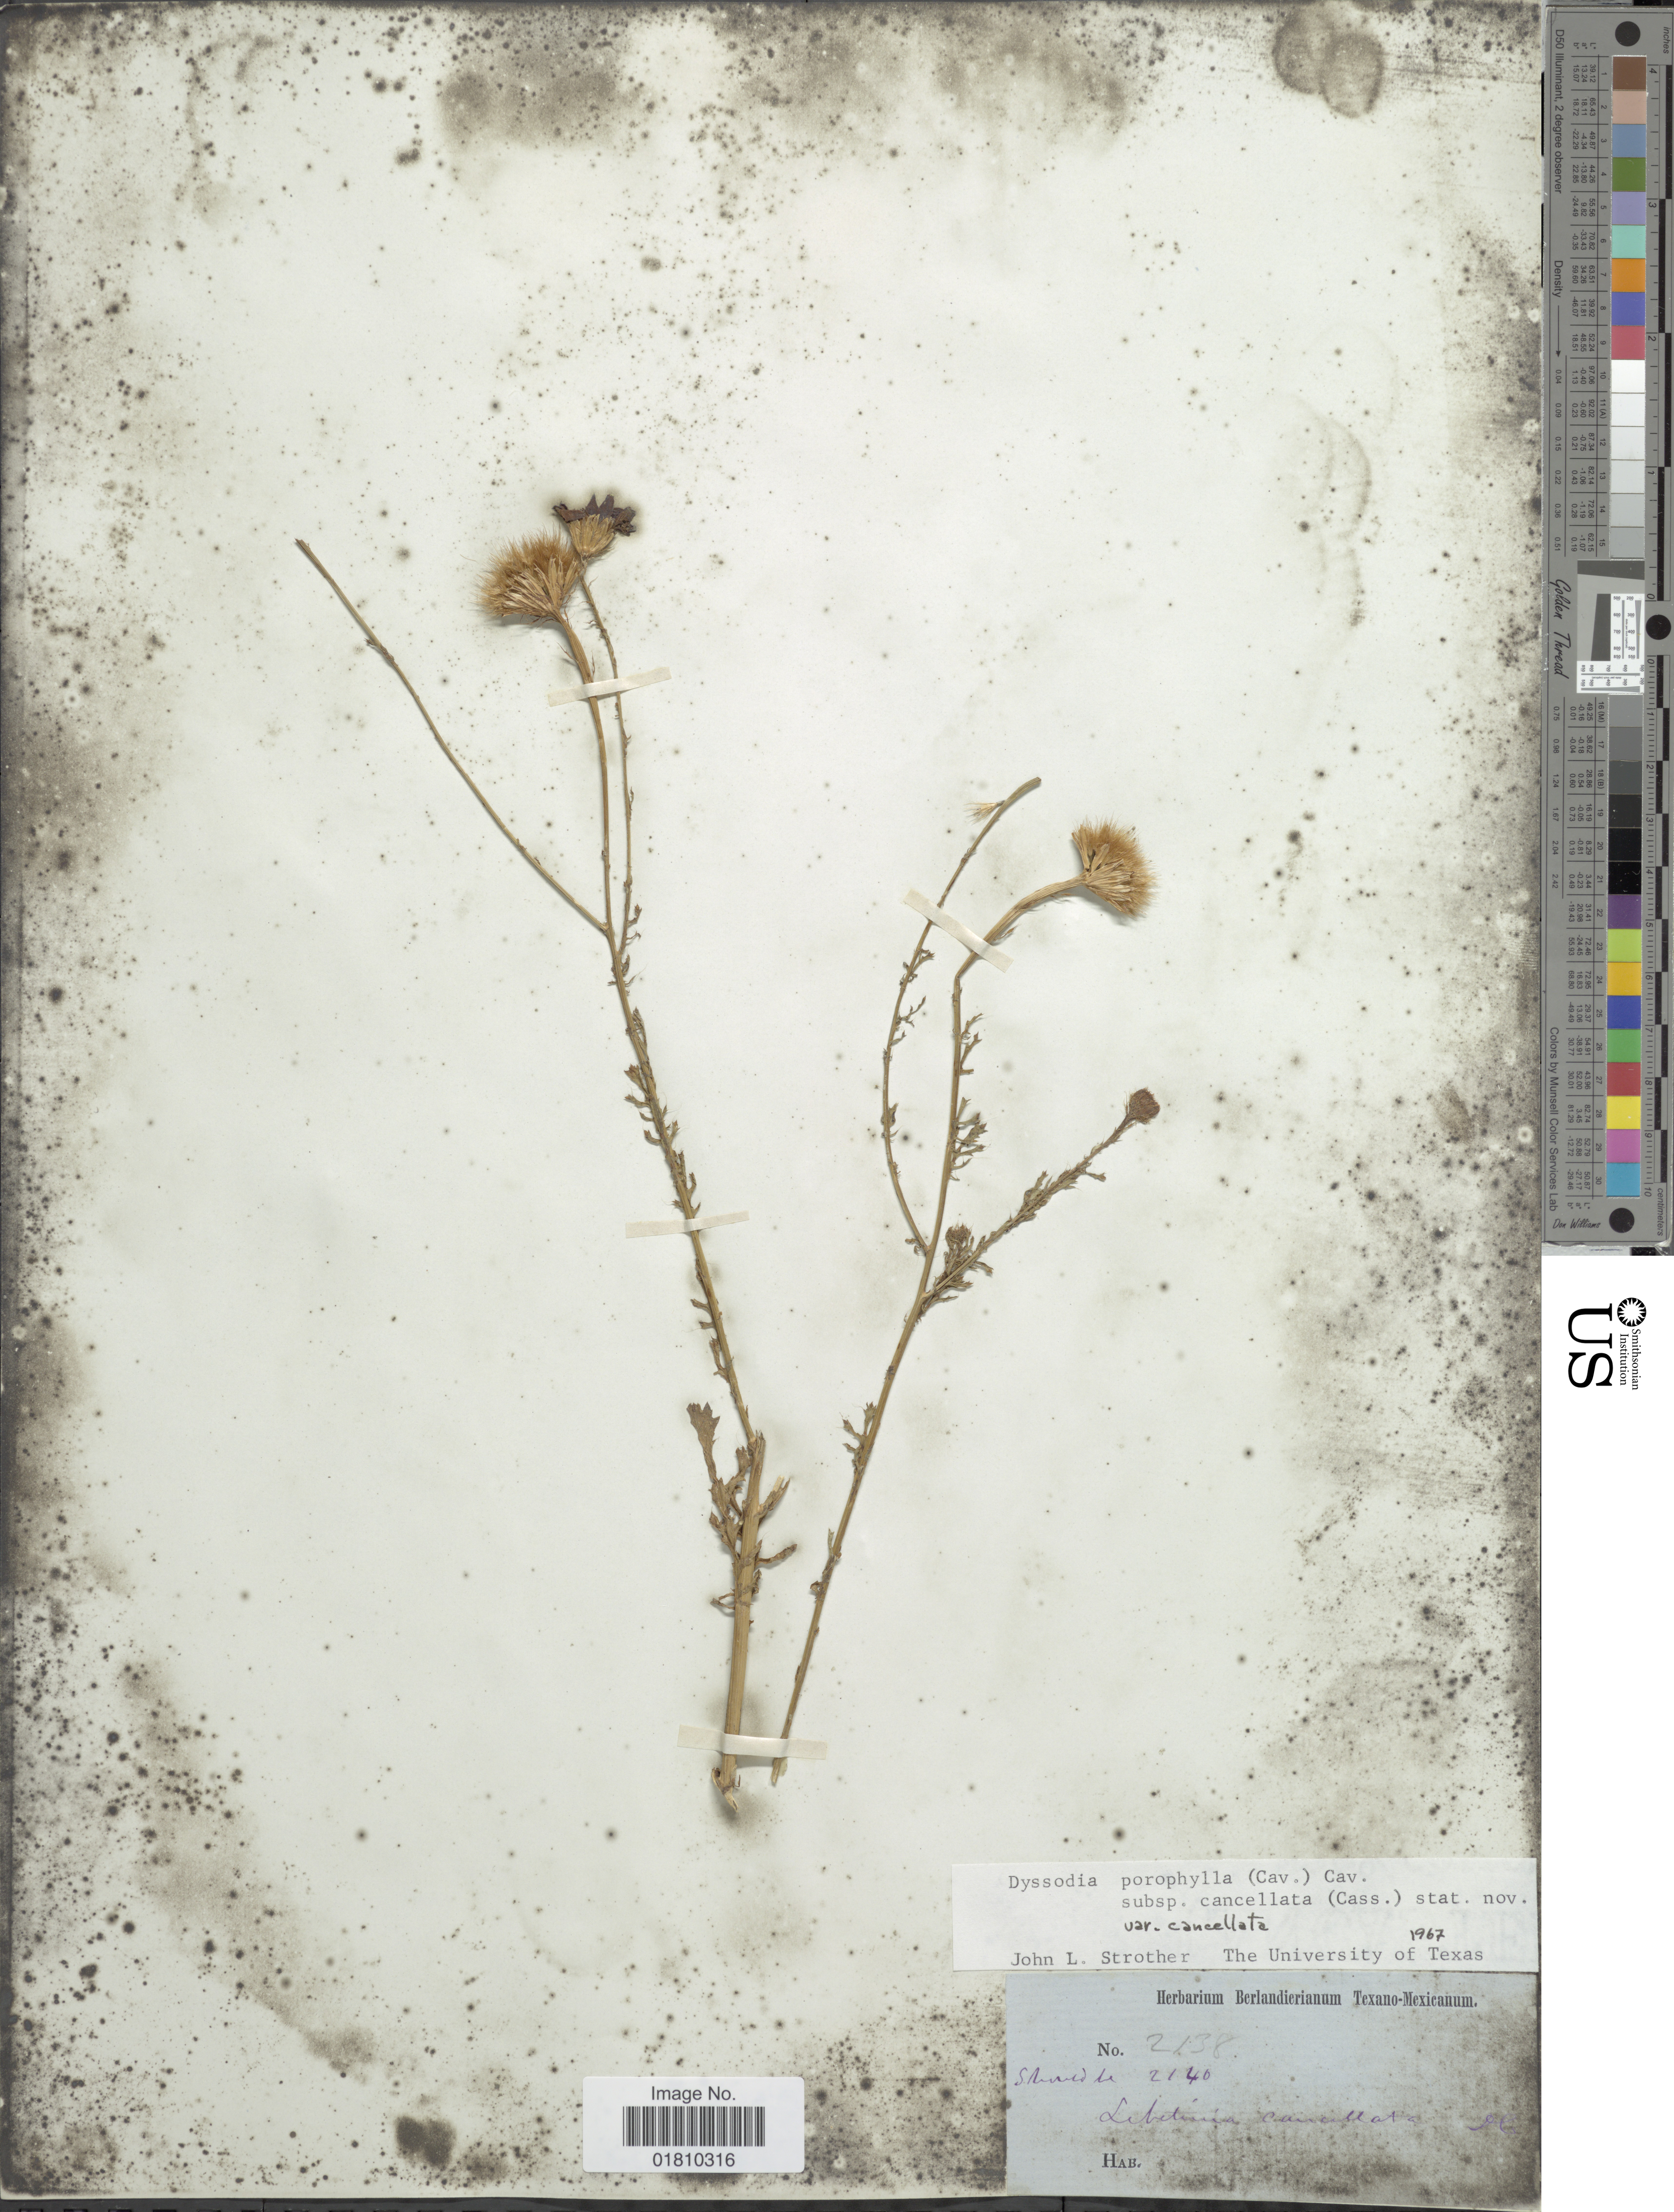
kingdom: Plantae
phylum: Tracheophyta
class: Magnoliopsida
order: Asterales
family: Asteraceae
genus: Adenophyllum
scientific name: Adenophyllum porophyllum var. cancellatum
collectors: ex Herb. Berlandierianum Texano-Mexicanum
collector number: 2138/2140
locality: Shinide [interpreted]